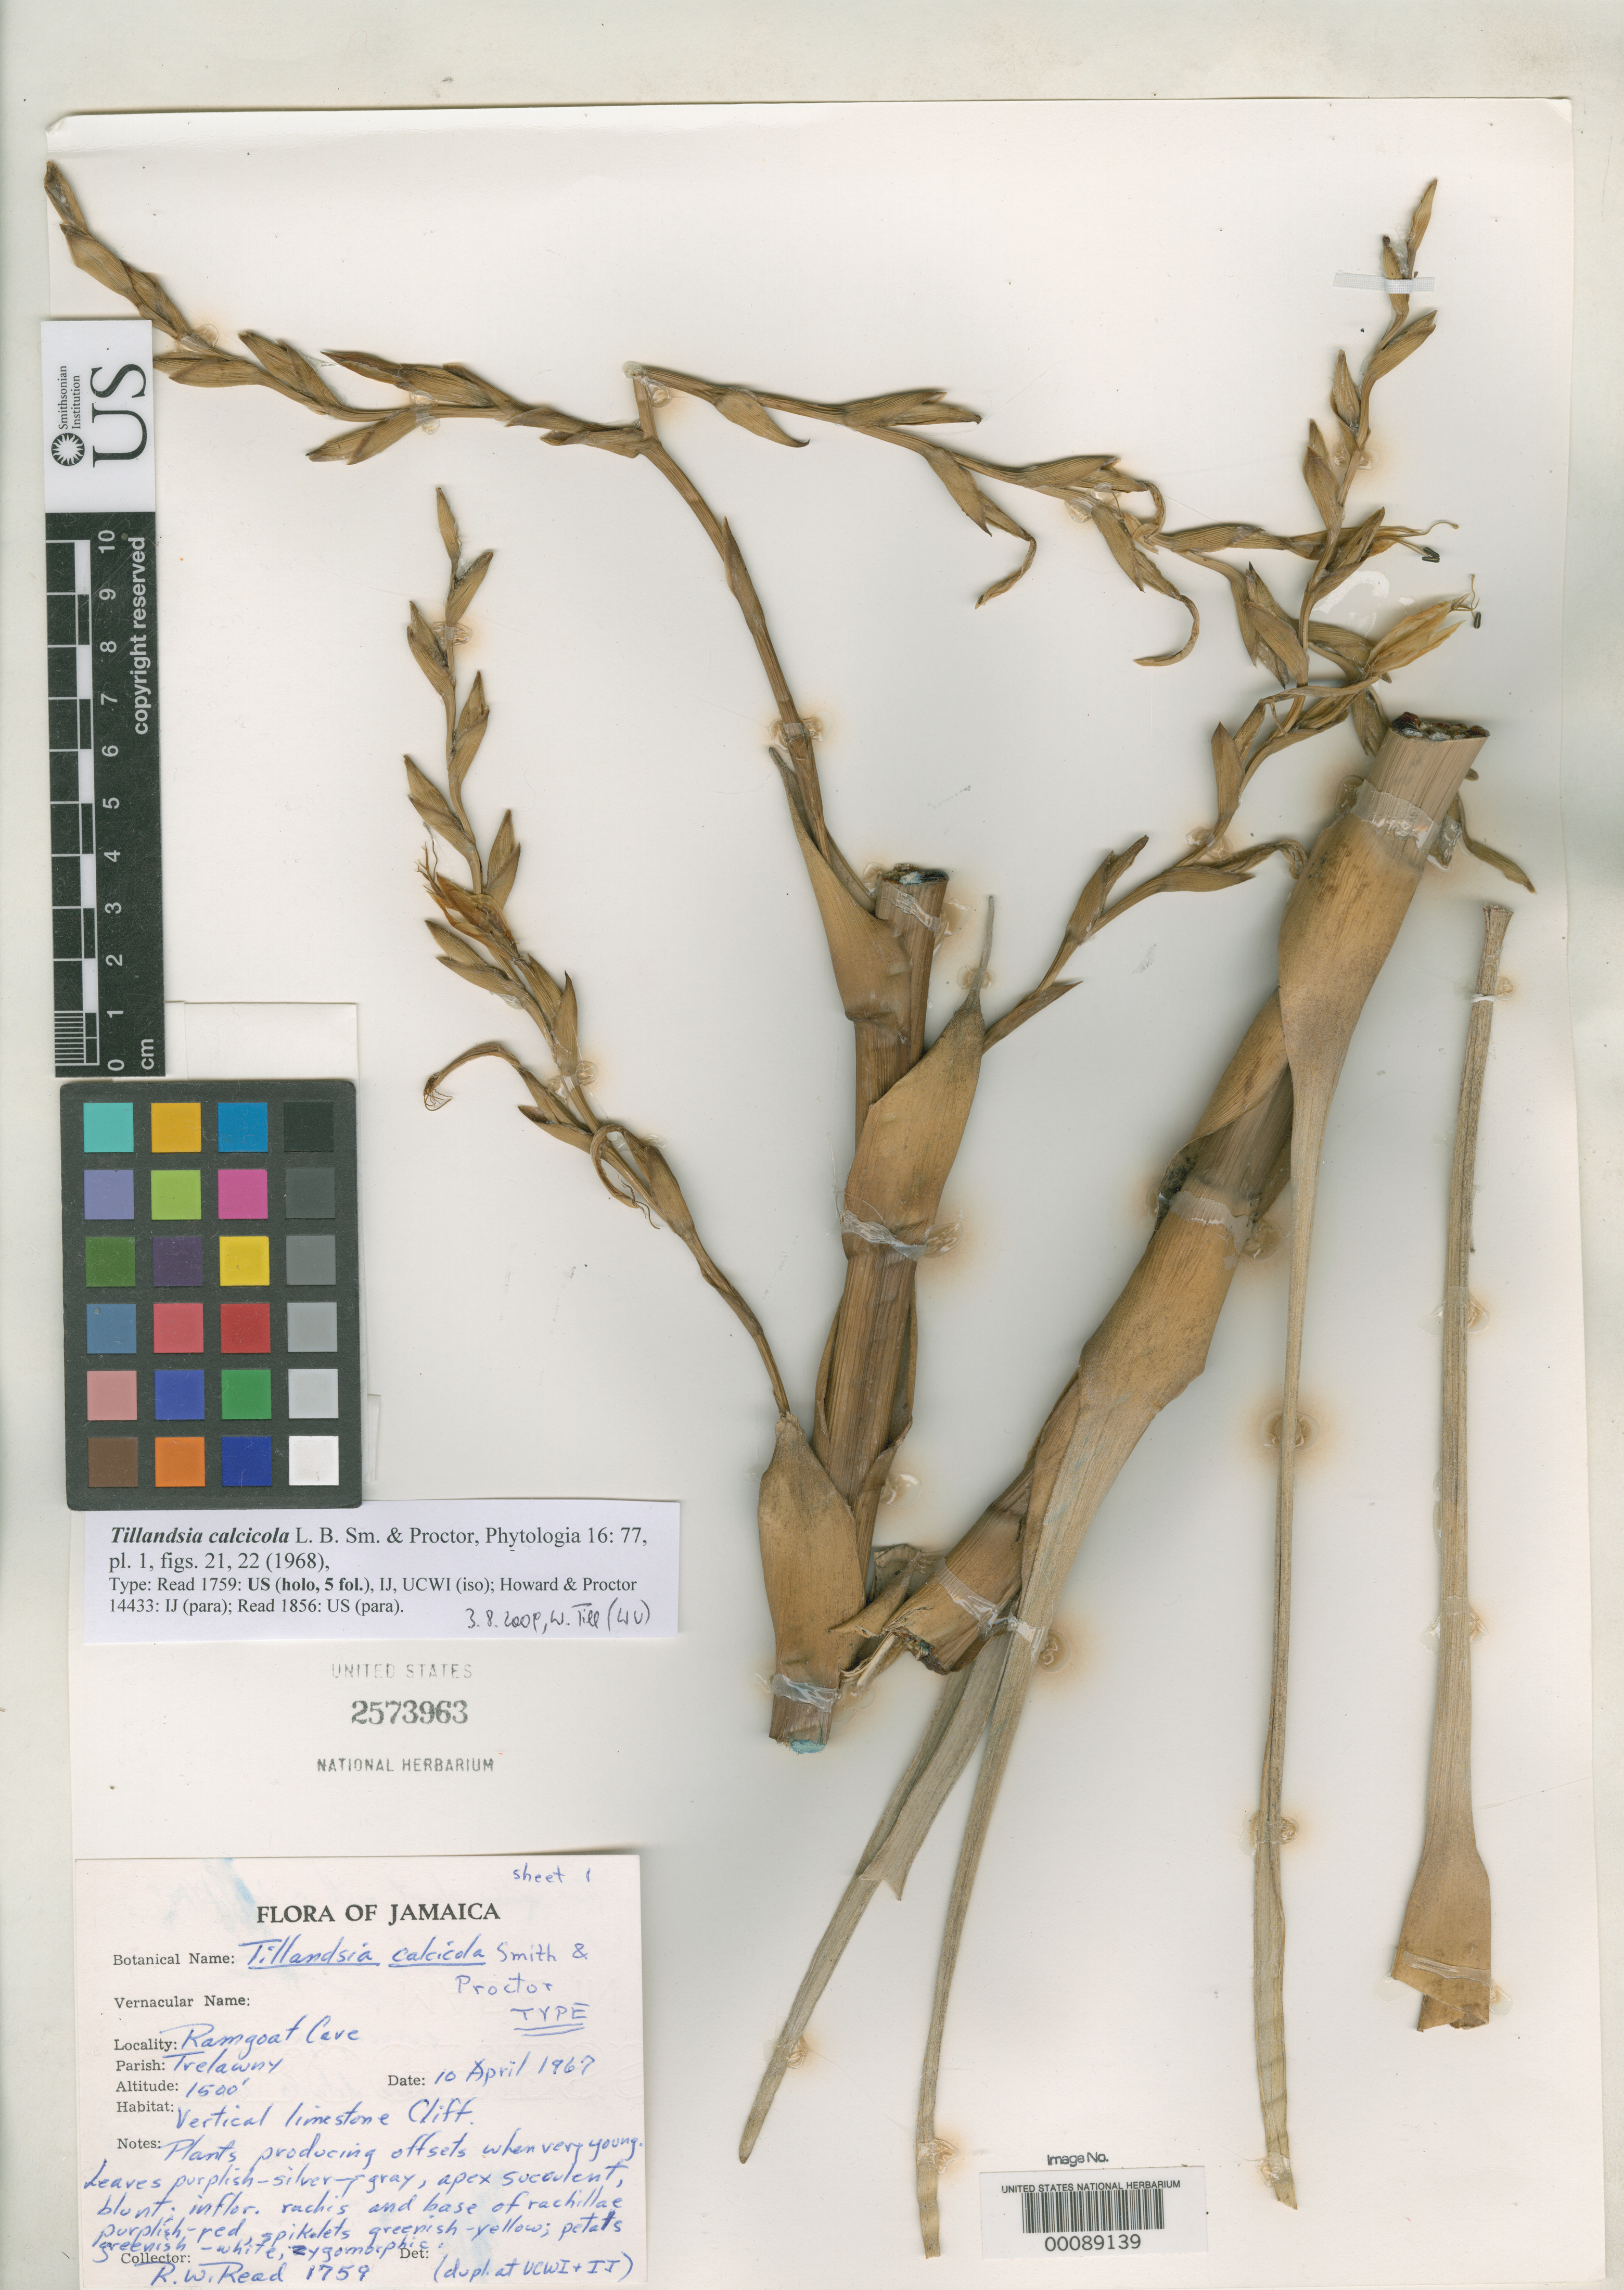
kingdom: Plantae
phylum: Tracheophyta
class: Liliopsida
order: Poales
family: Bromeliaceae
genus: Tillandsia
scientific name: Tillandsia calcicola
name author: L.B. Sm. & Proctor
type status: Holotype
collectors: R. W. Read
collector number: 1759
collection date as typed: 10 Apr 1967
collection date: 1967-04-10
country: Jamaica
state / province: Trelawny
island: Greater Antilles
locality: Ramgoat Cave; alt. 1500 Ft.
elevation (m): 457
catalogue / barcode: US 2573963